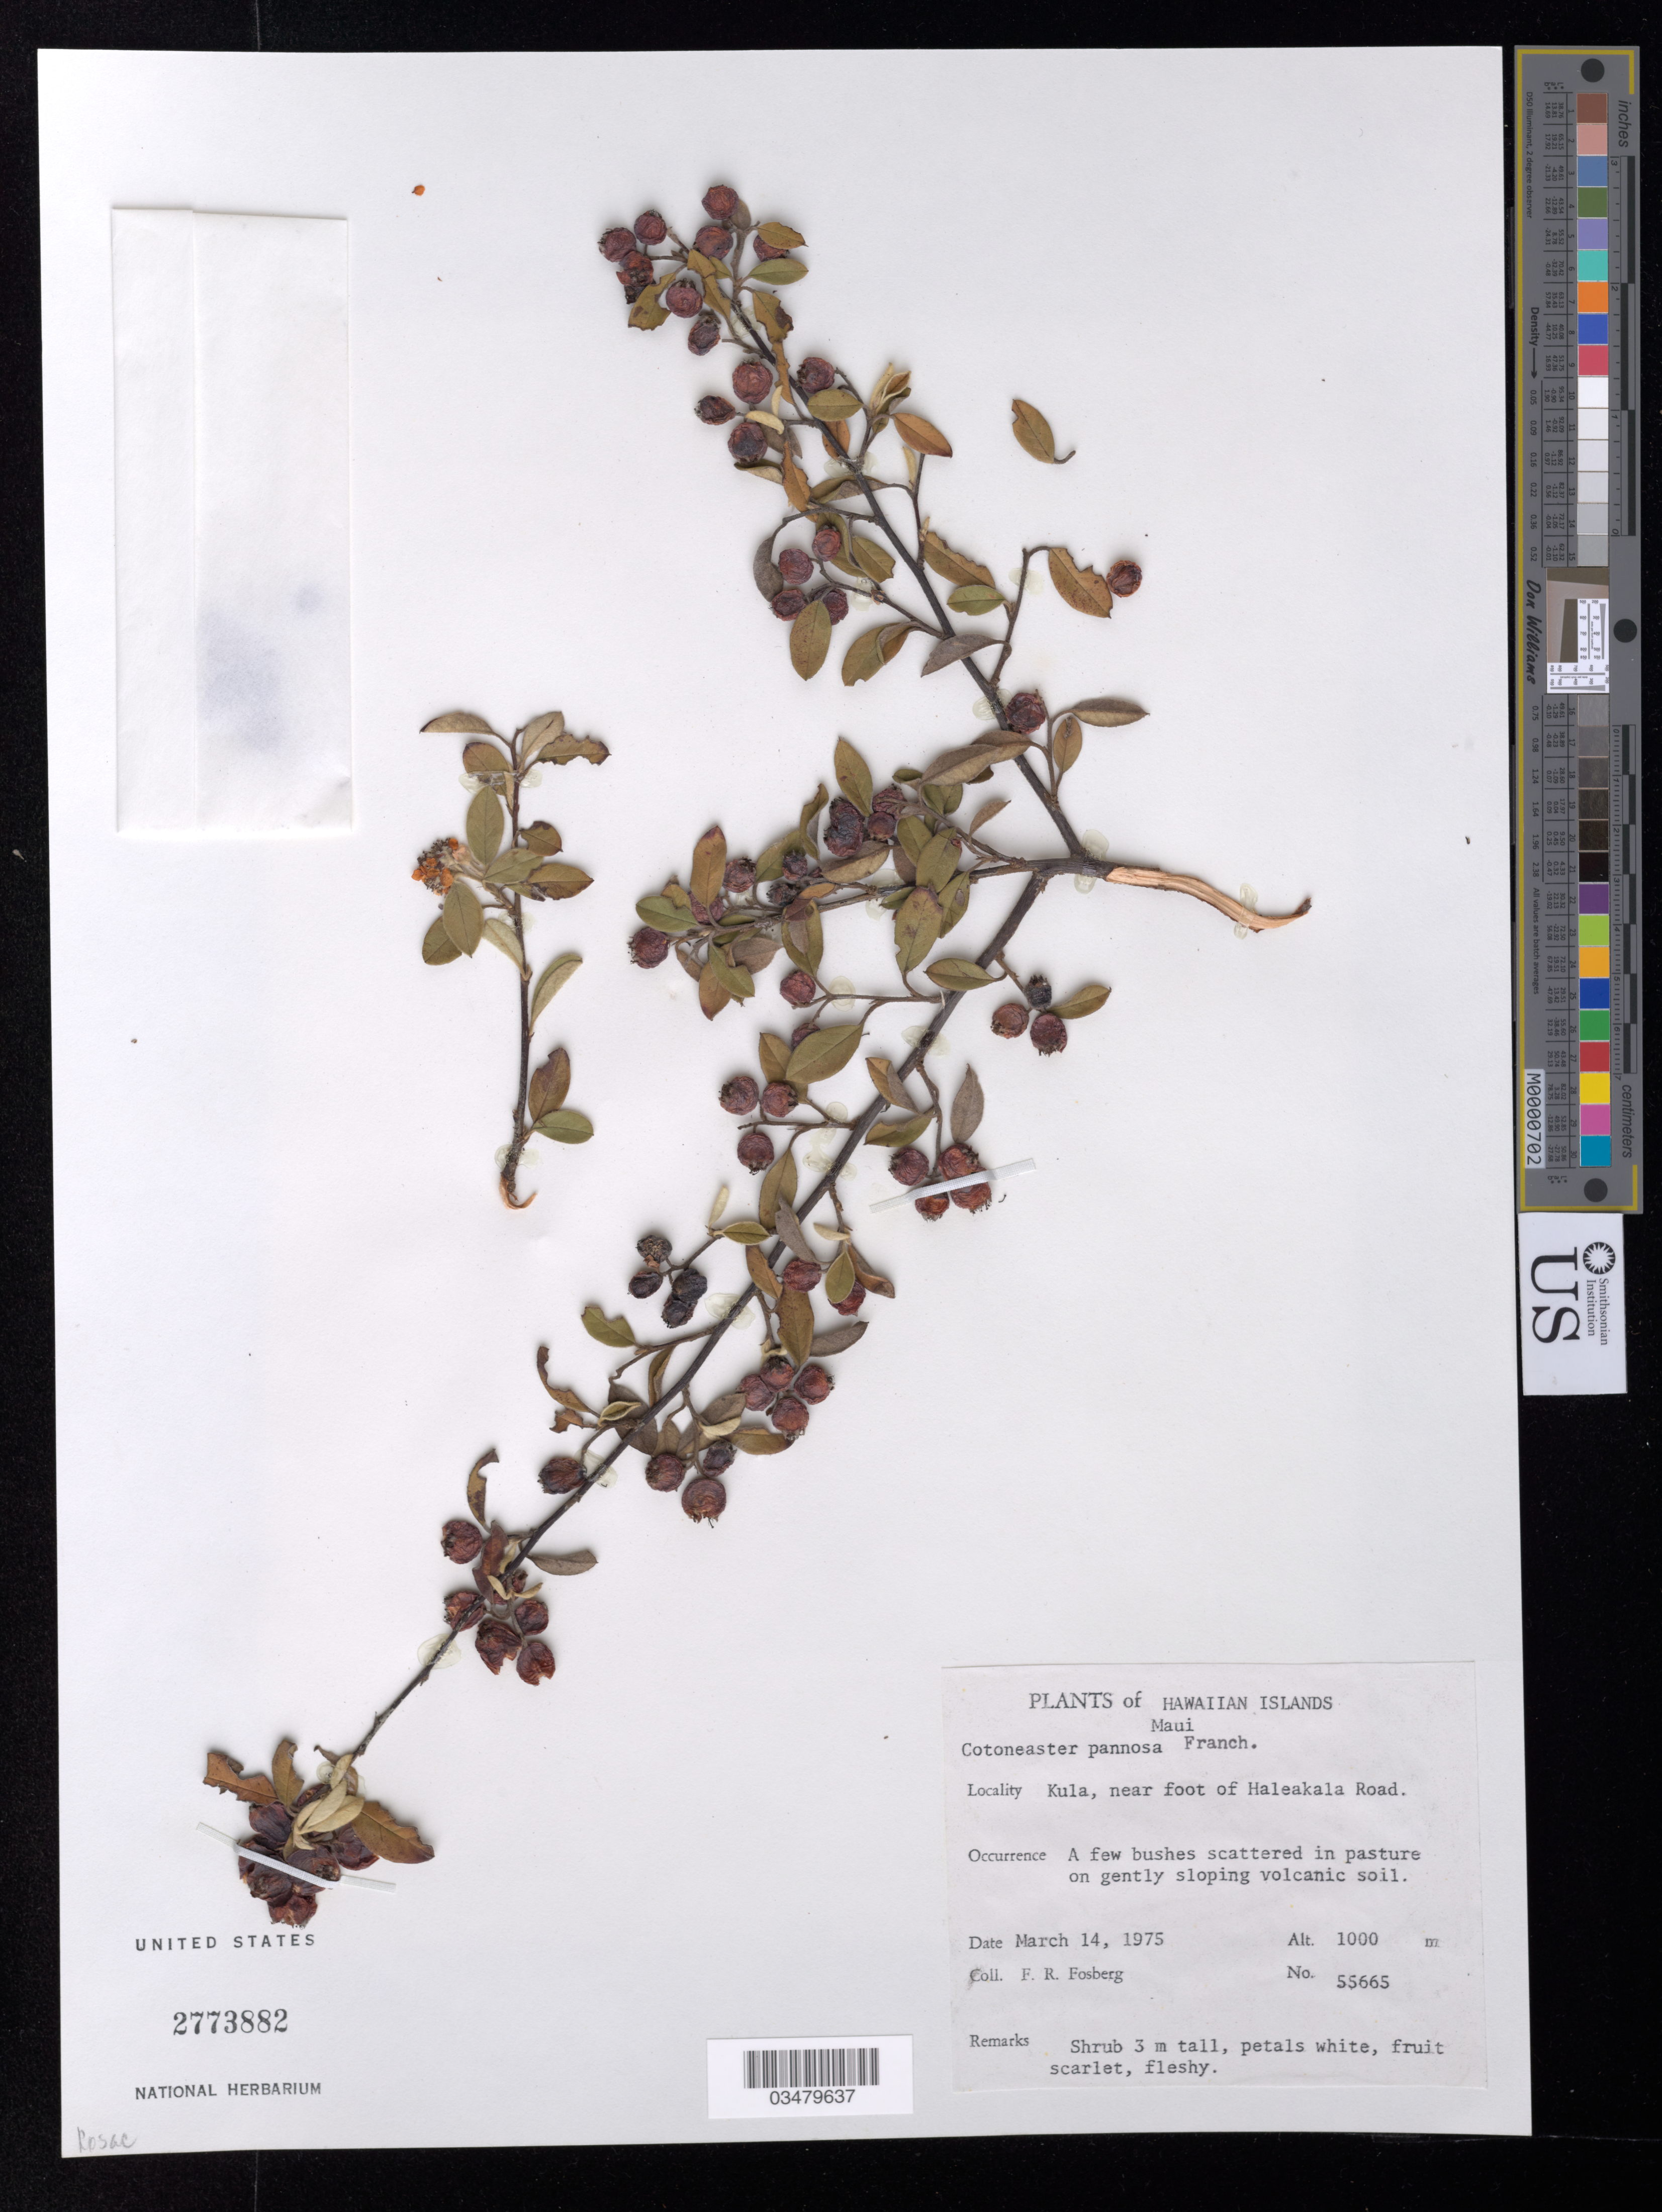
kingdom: Plantae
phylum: Tracheophyta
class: Magnoliopsida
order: Rosales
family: Rosaceae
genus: Cotoneaster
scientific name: Cotoneaster pannosa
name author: Franch.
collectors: F. R. Fosberg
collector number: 55665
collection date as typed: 14 Mar 1975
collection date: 1975-03-14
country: United States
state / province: Hawaii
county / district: Maui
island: Maui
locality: Kula, near foot of Haleakala Road, Maui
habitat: Pasture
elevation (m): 1000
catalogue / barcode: US 2773882